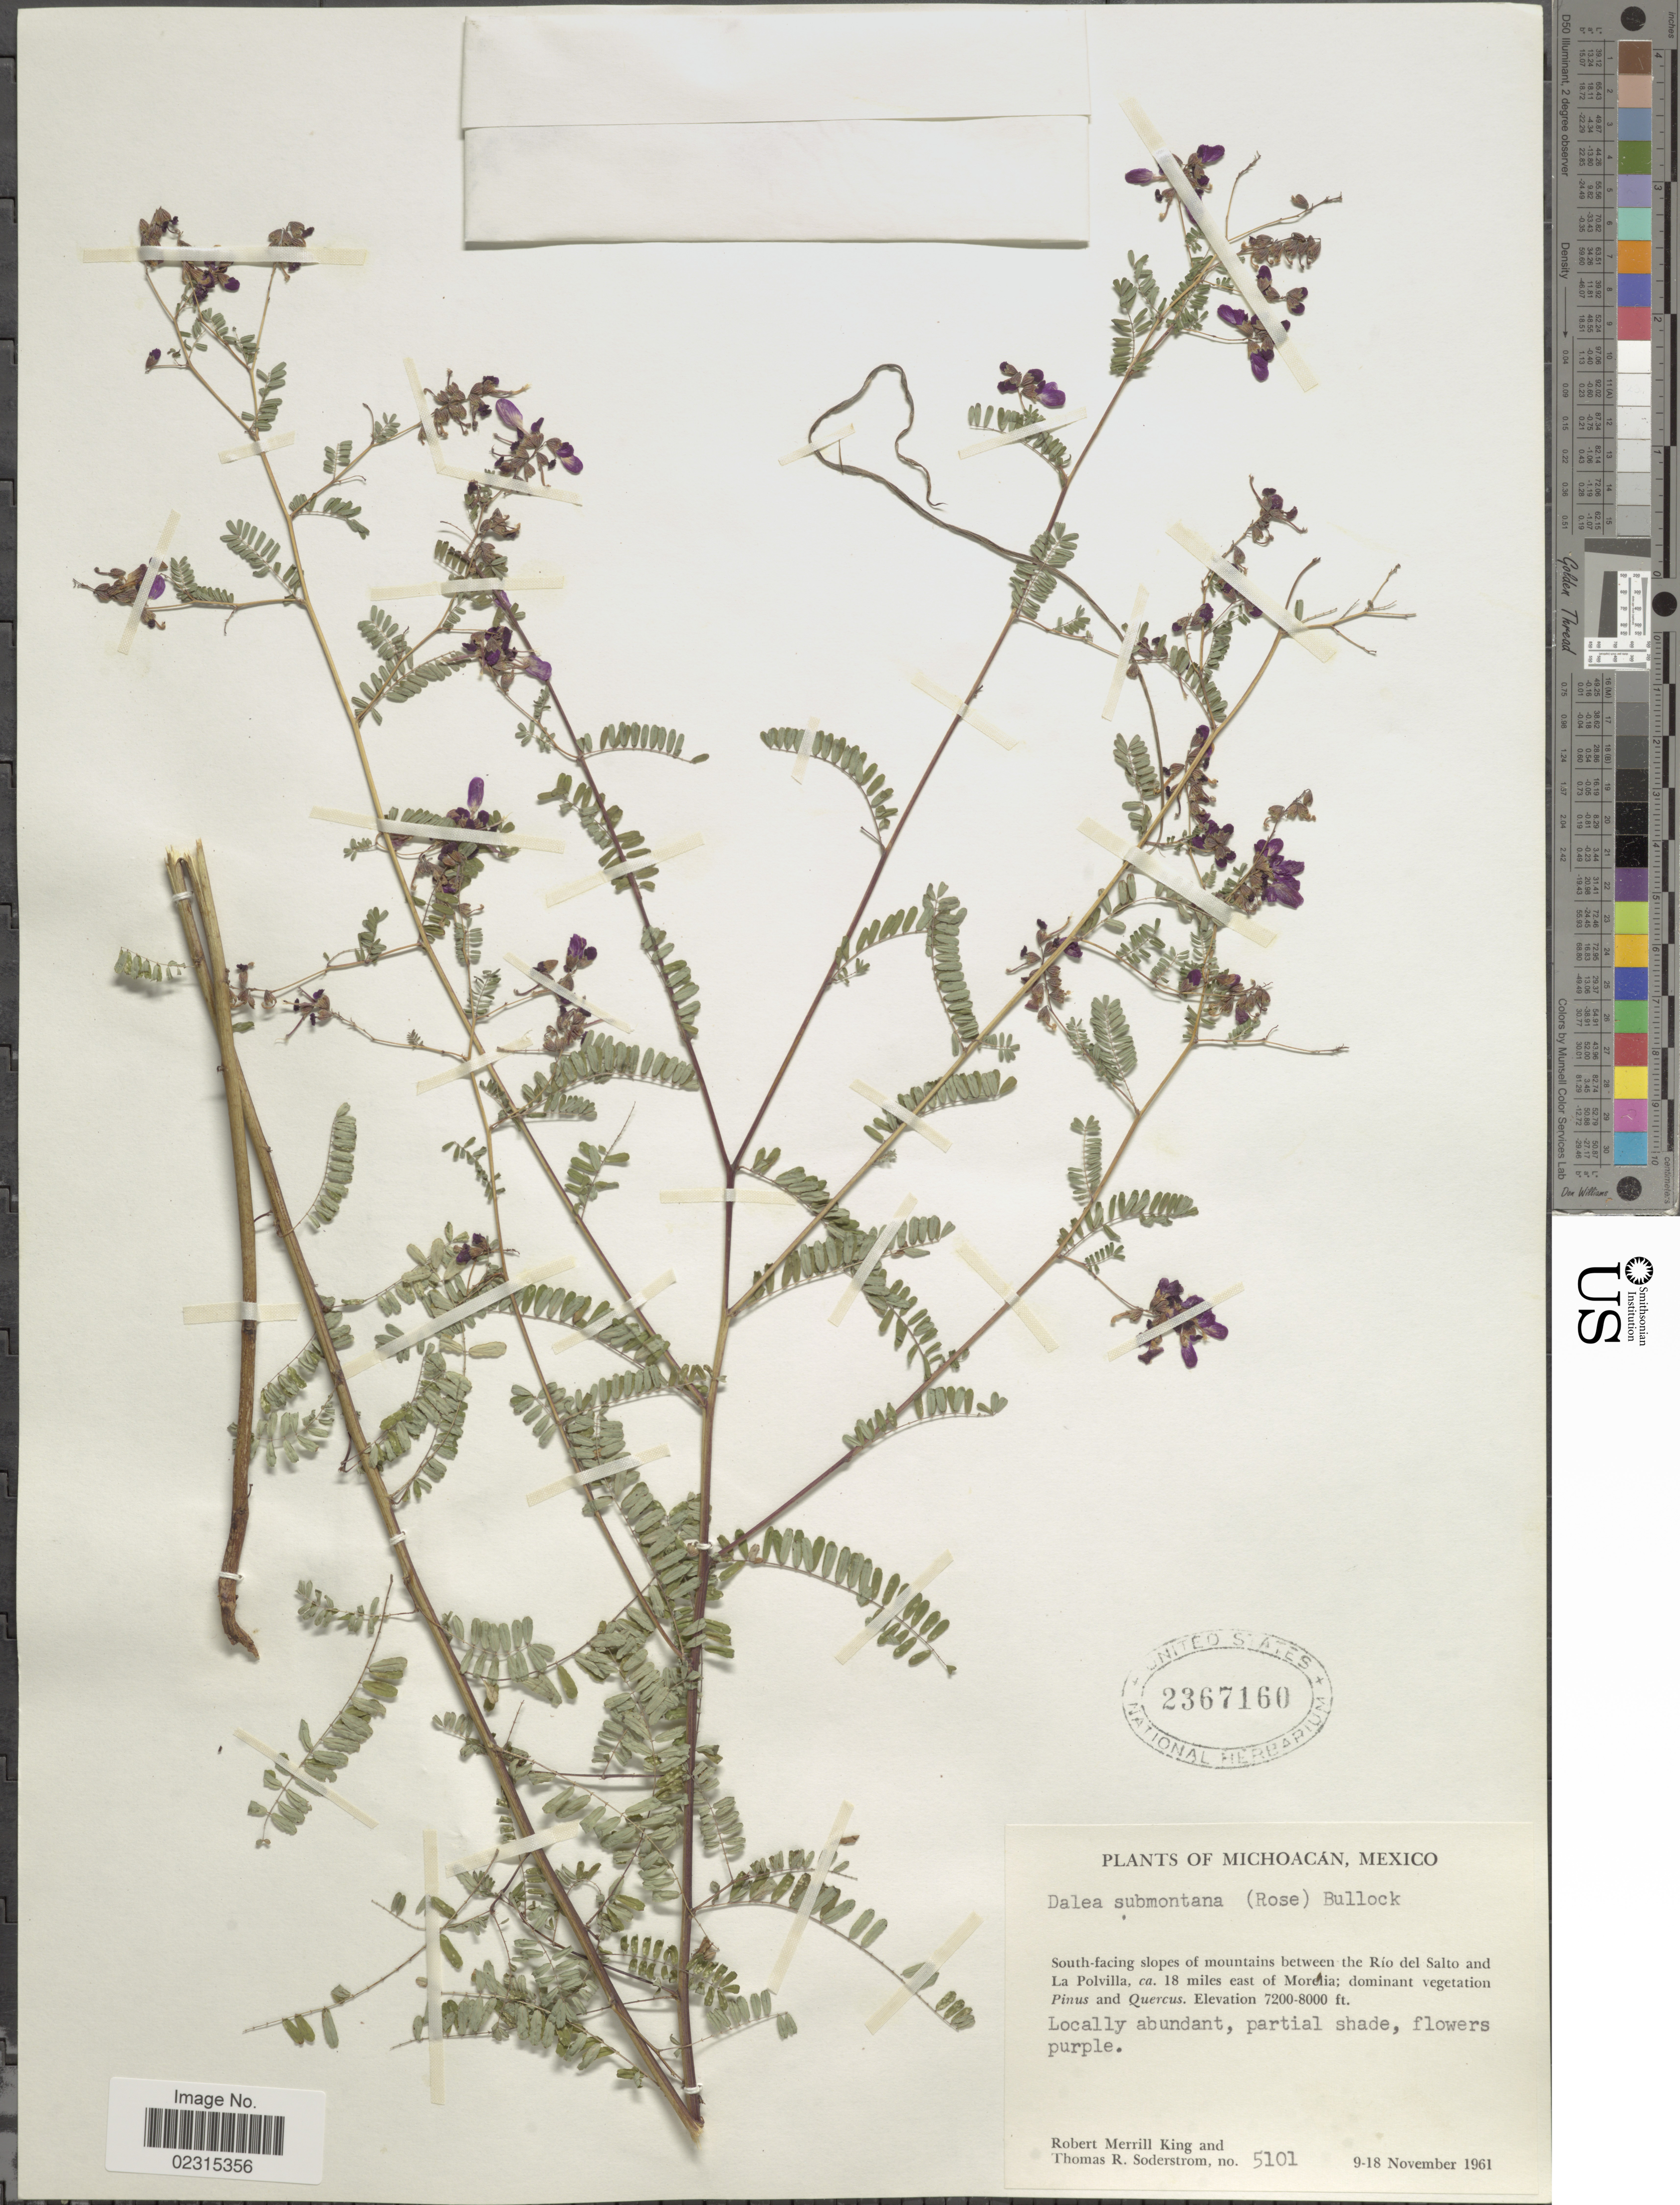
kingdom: Plantae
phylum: Tracheophyta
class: Magnoliopsida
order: Fabales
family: Fabaceae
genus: Marina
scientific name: Marina nutans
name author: (Cav.) Barneby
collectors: R. M. King & T. R. Soderstrom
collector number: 5101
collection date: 1961-11-09/1961-11-18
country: Mexico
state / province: Michoacán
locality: Southfacing slopes of mountains between the Rio del Salto and La Polvilla ca 18 miles east of Morelia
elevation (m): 2195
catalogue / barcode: US 2367160